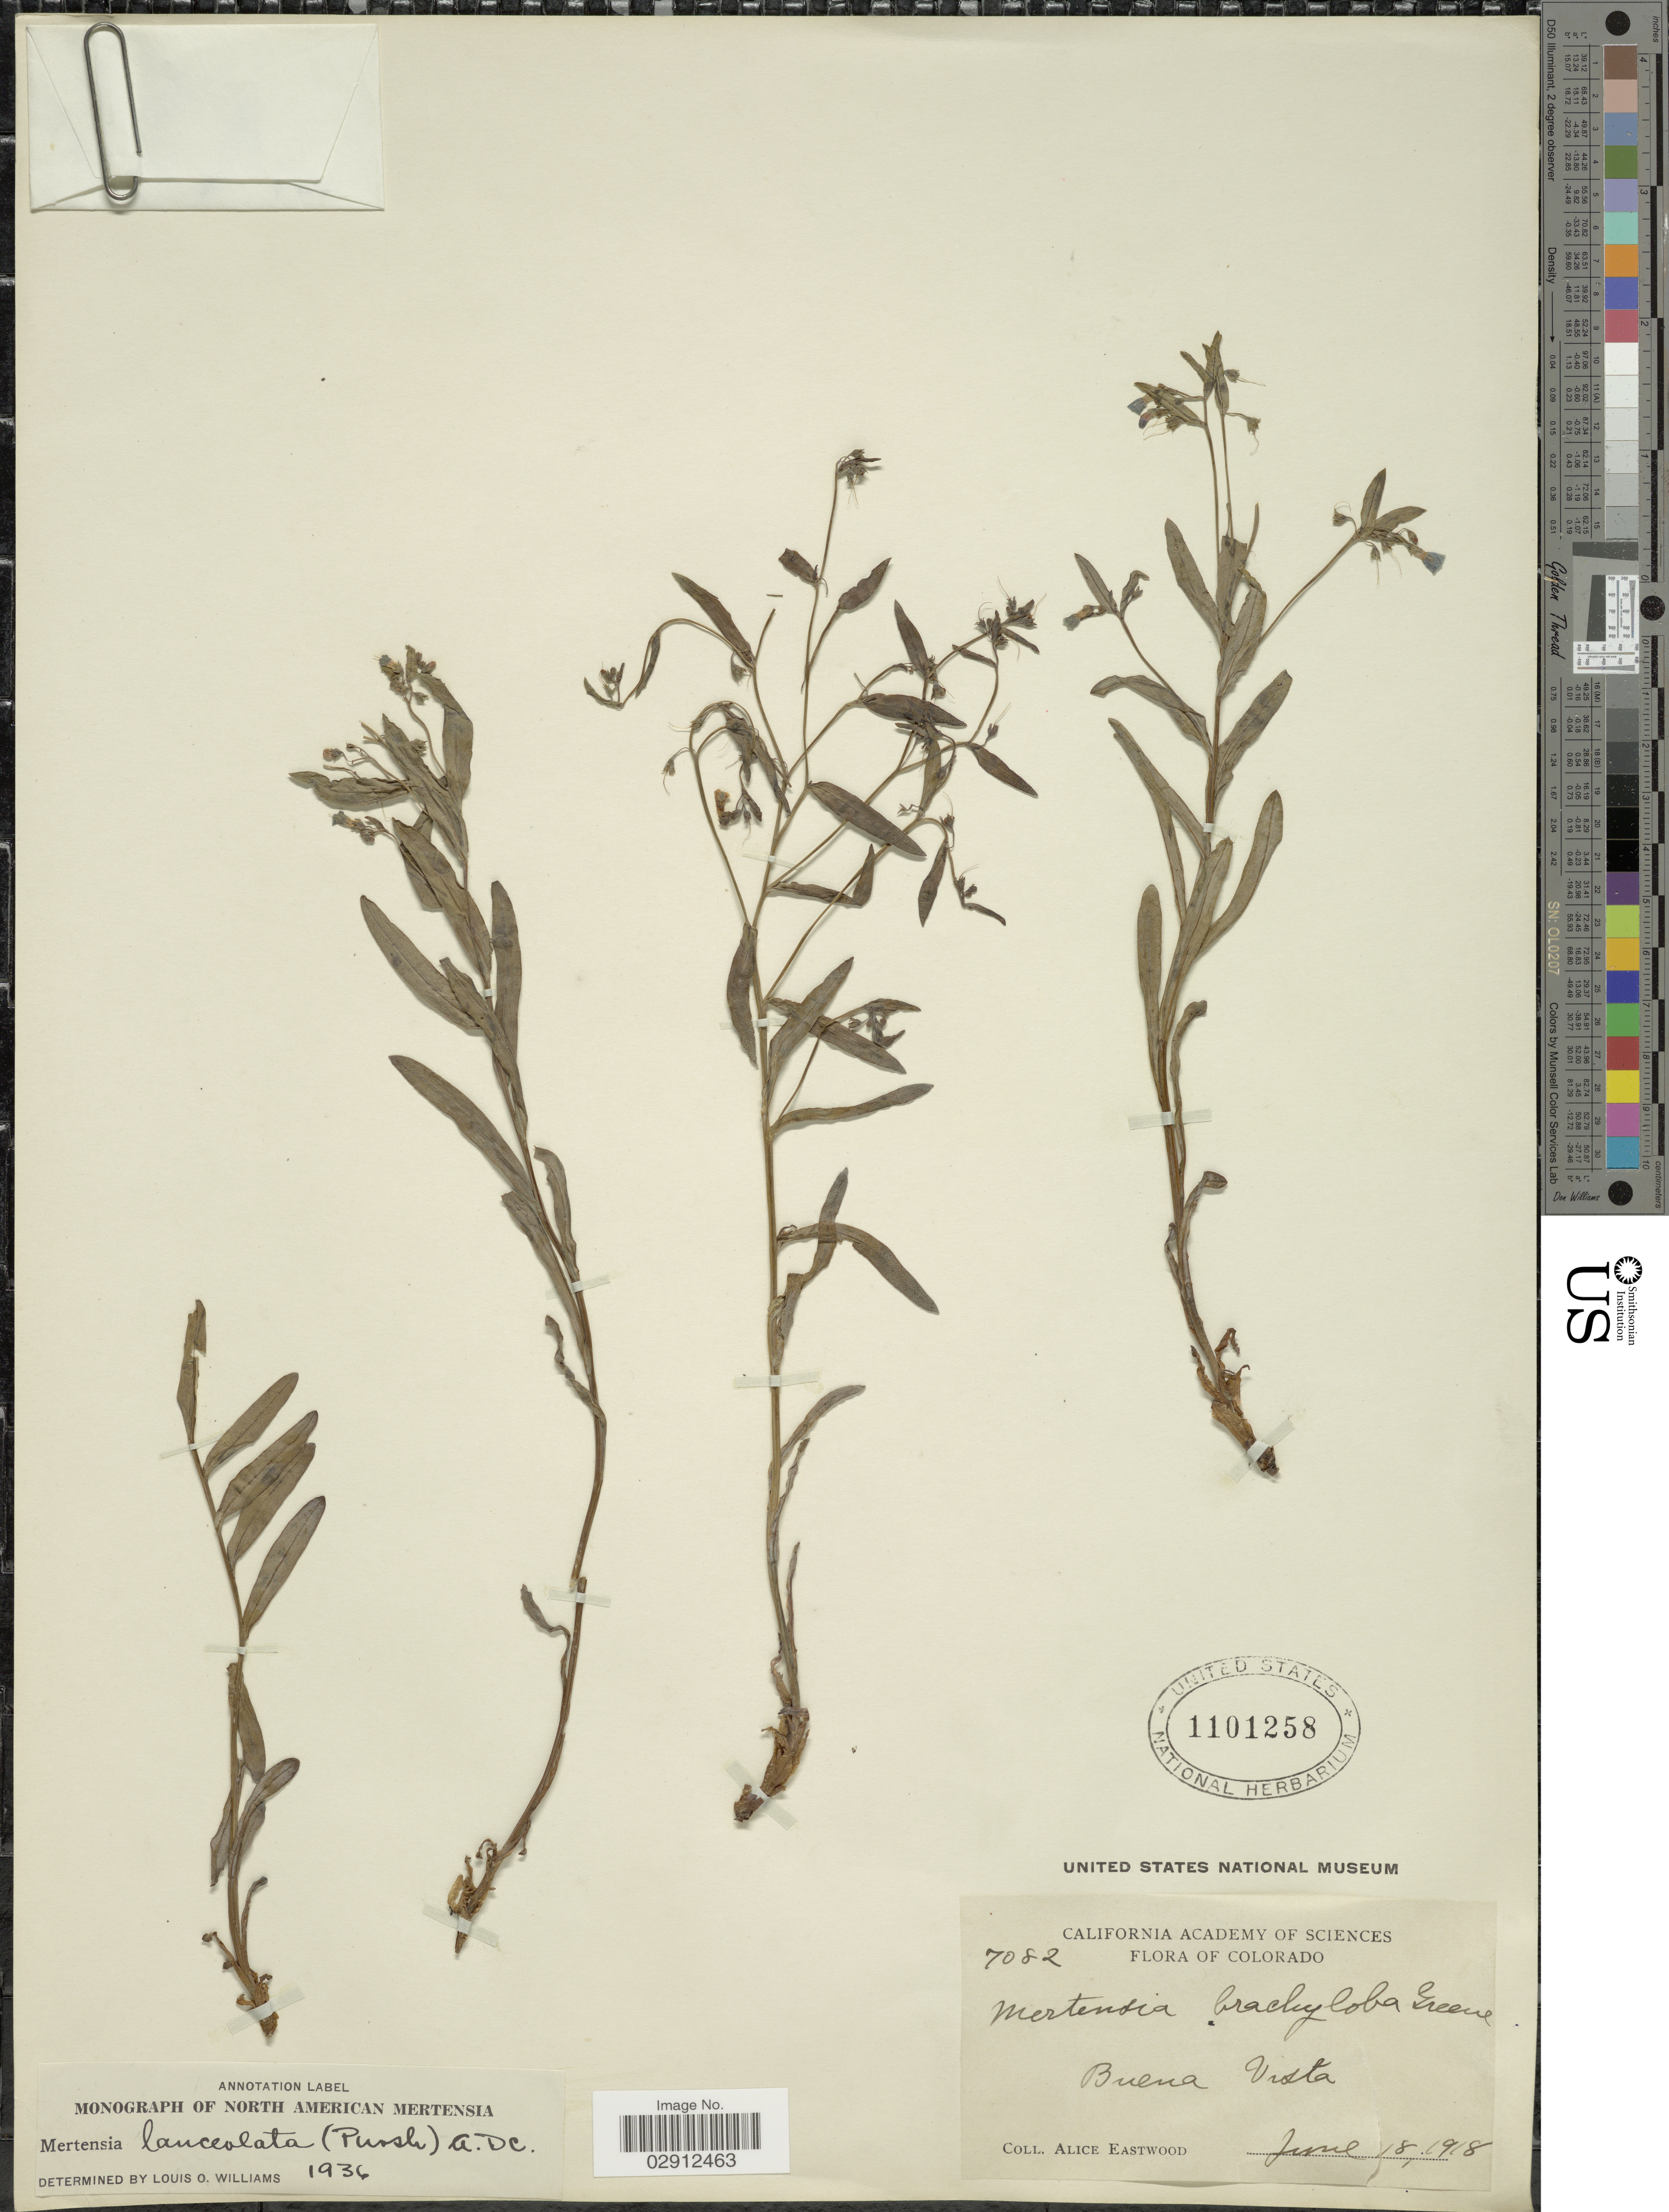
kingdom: Plantae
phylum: Tracheophyta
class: Magnoliopsida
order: Boraginales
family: Boraginaceae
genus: Mertensia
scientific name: Mertensia lanceolata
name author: (Pursh) DC. ex A. DC.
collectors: A. Eastwood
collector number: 7082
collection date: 1918-06-18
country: United States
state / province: Colorado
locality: Buena Vista.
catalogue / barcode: US 1101258